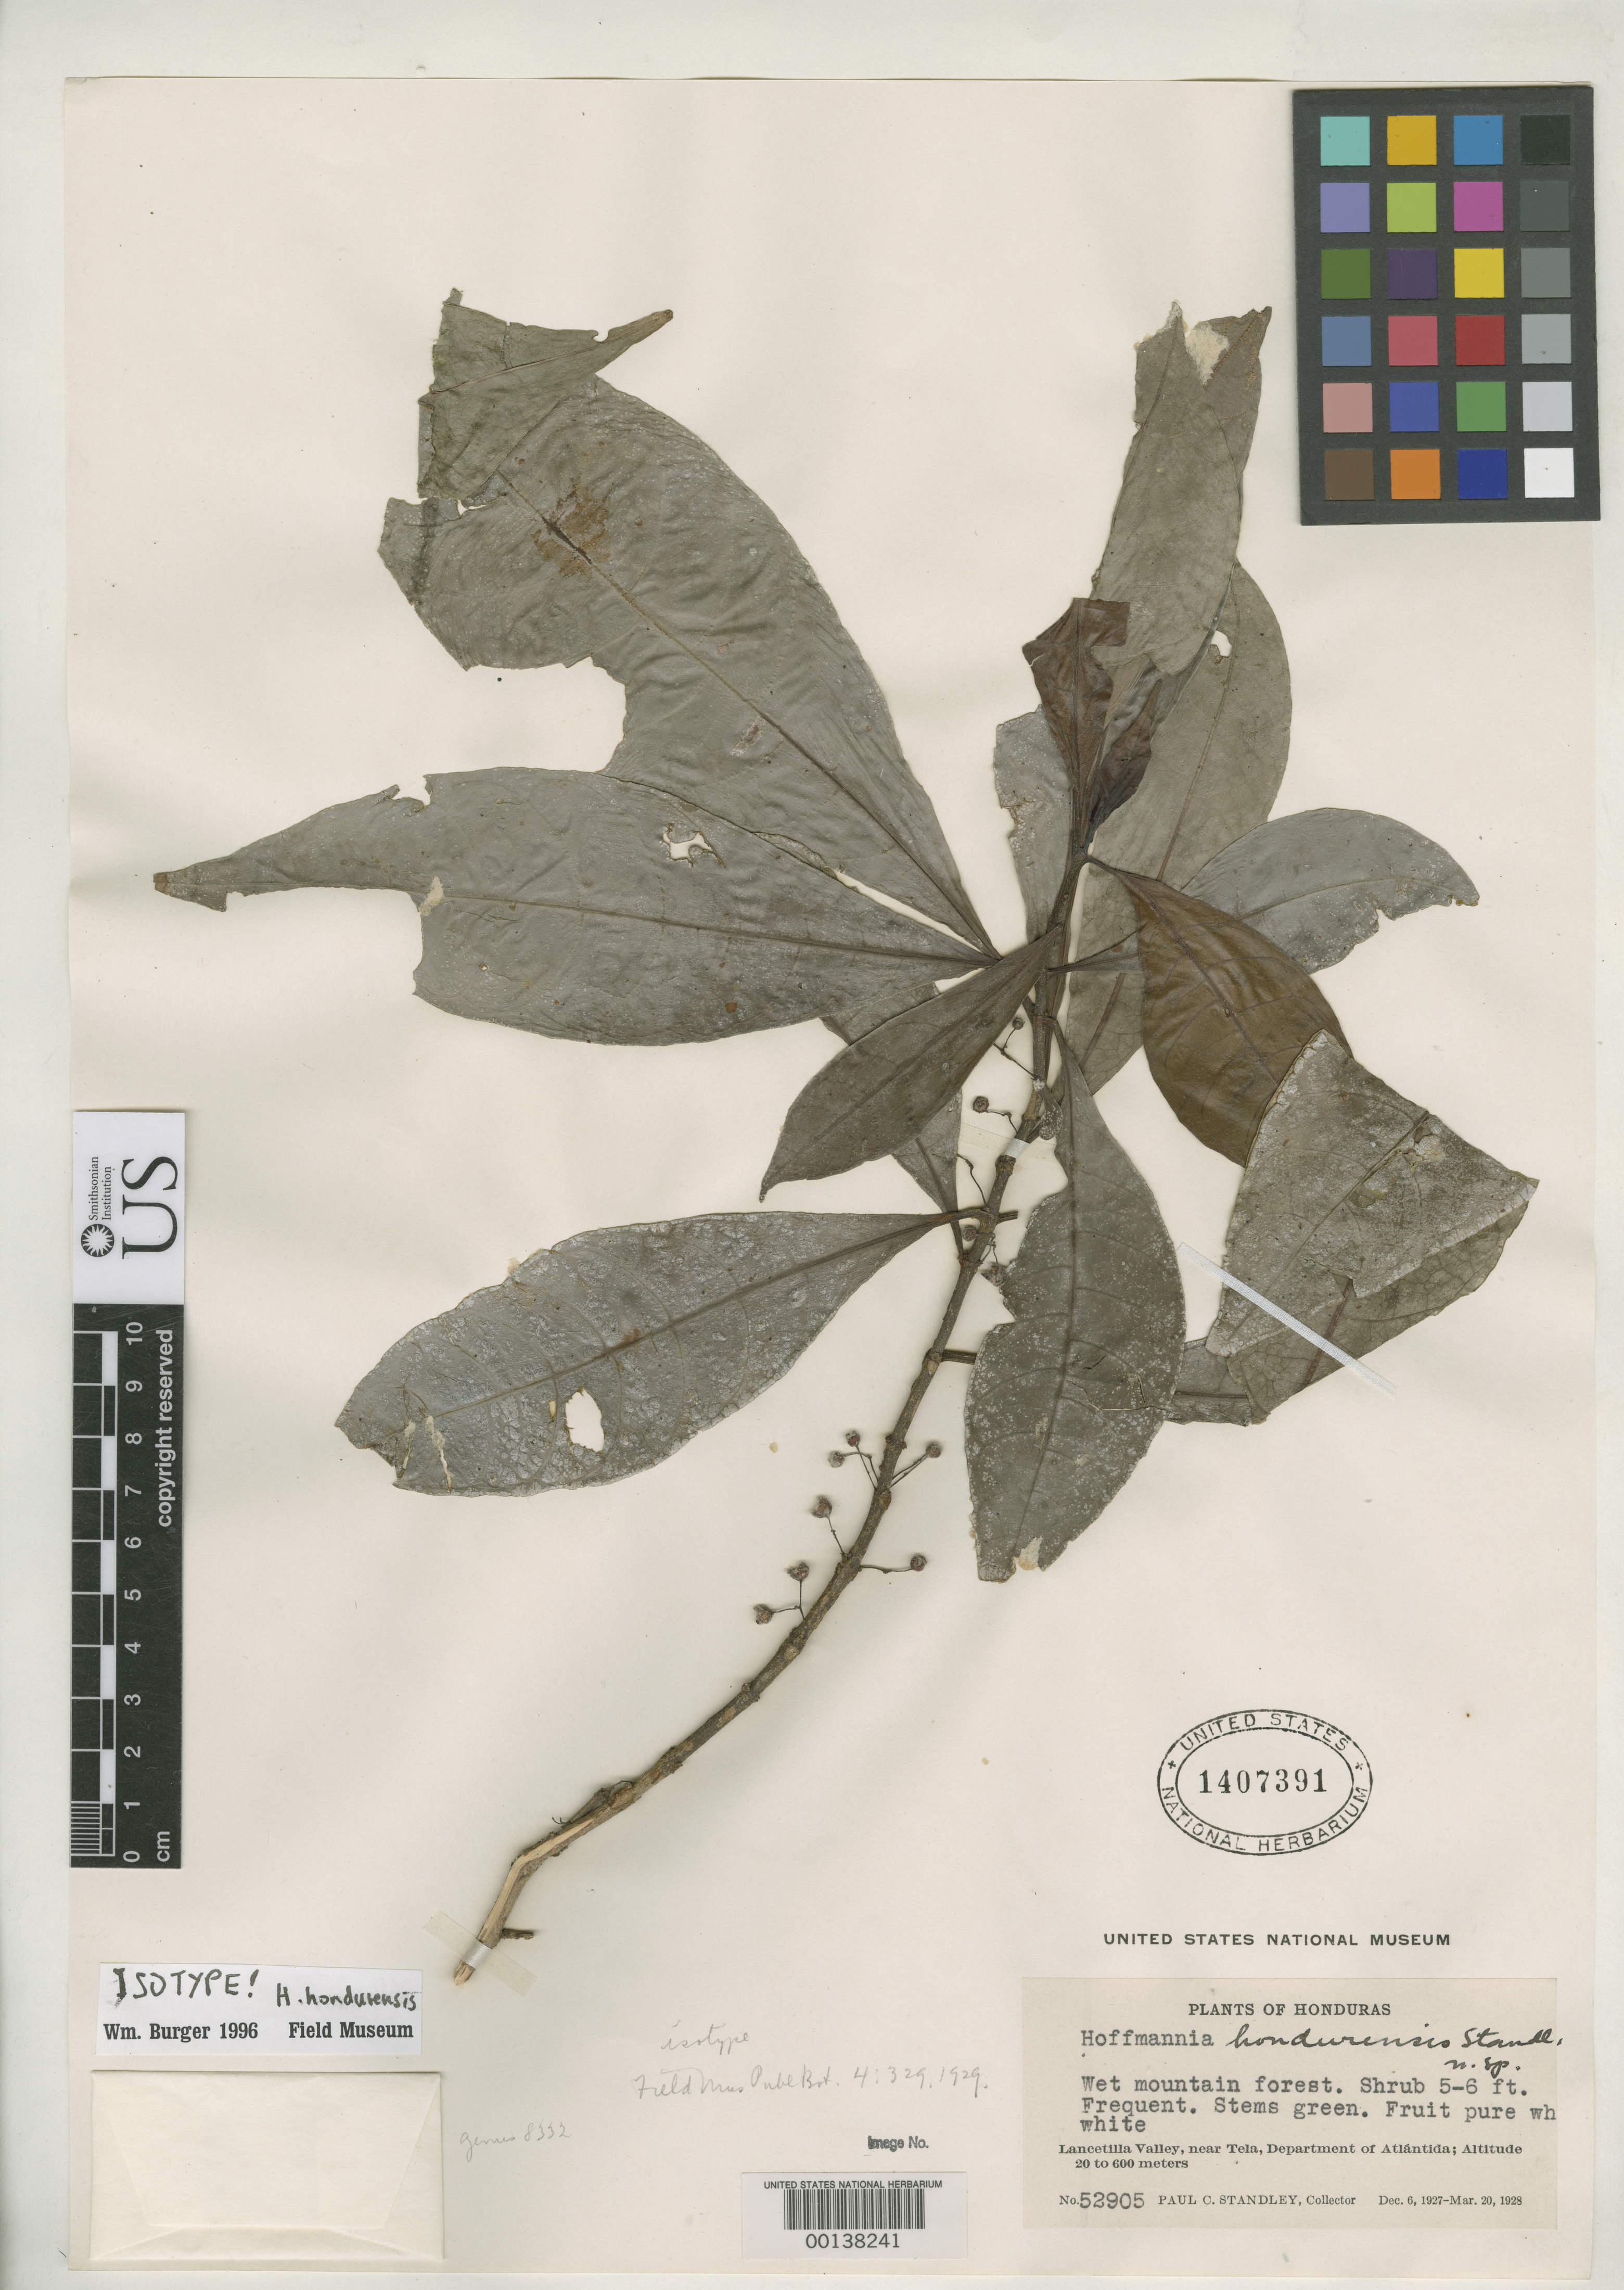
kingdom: Plantae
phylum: Tracheophyta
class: Magnoliopsida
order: Gentianales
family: Rubiaceae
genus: Hoffmannia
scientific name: Hoffmannia hondurensis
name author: Standl.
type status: Isotype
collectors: P. C. Standley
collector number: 52905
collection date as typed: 06 Dec 1927 to 20 Mar 1928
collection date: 1927-12-06/1928-03-20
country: Honduras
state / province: Atlántida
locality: Lancetilla Valley, near Tela.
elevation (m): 20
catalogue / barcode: US 1407391